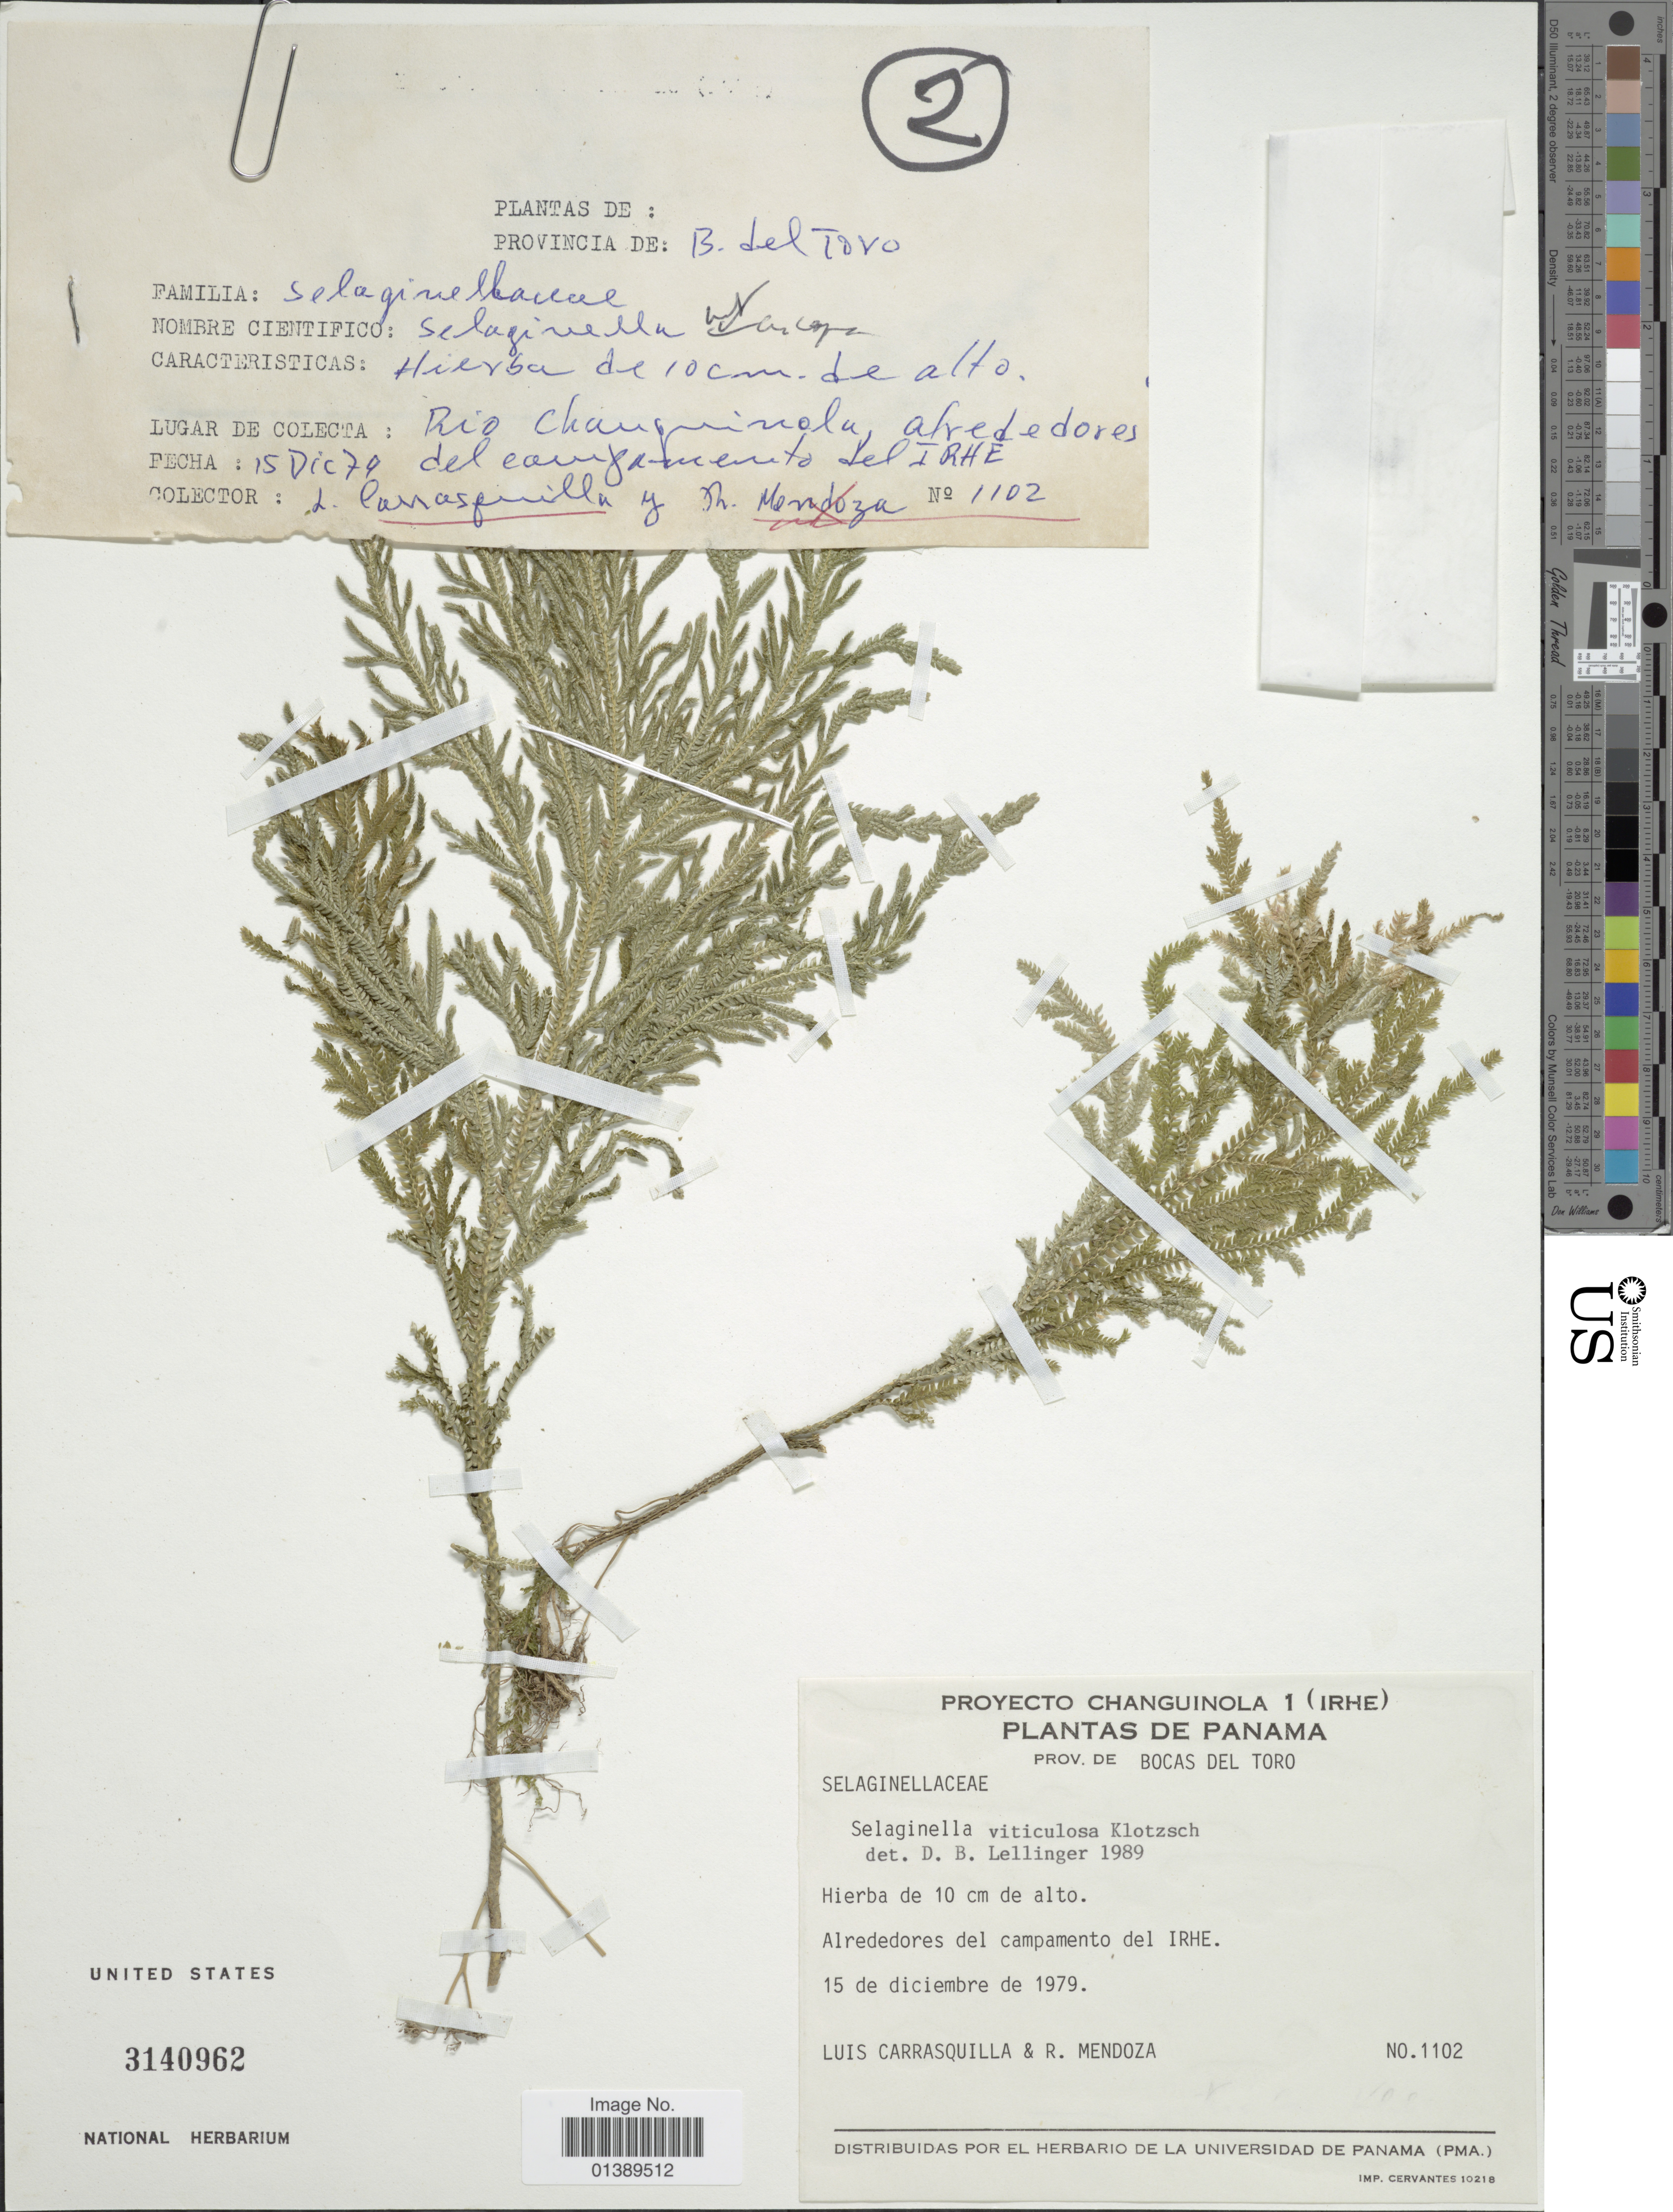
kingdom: Plantae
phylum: Tracheophyta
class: Lycopodiopsida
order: Selaginellales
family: Selaginellaceae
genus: Selaginella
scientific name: Selaginella viticulosa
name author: Klotzsch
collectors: L. Carrasquilla & R. Mendoza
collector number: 1102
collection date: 1979-12-15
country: Panama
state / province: Bocas del Toro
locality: Alrededores del campamento del Irhe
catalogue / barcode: US 3140962